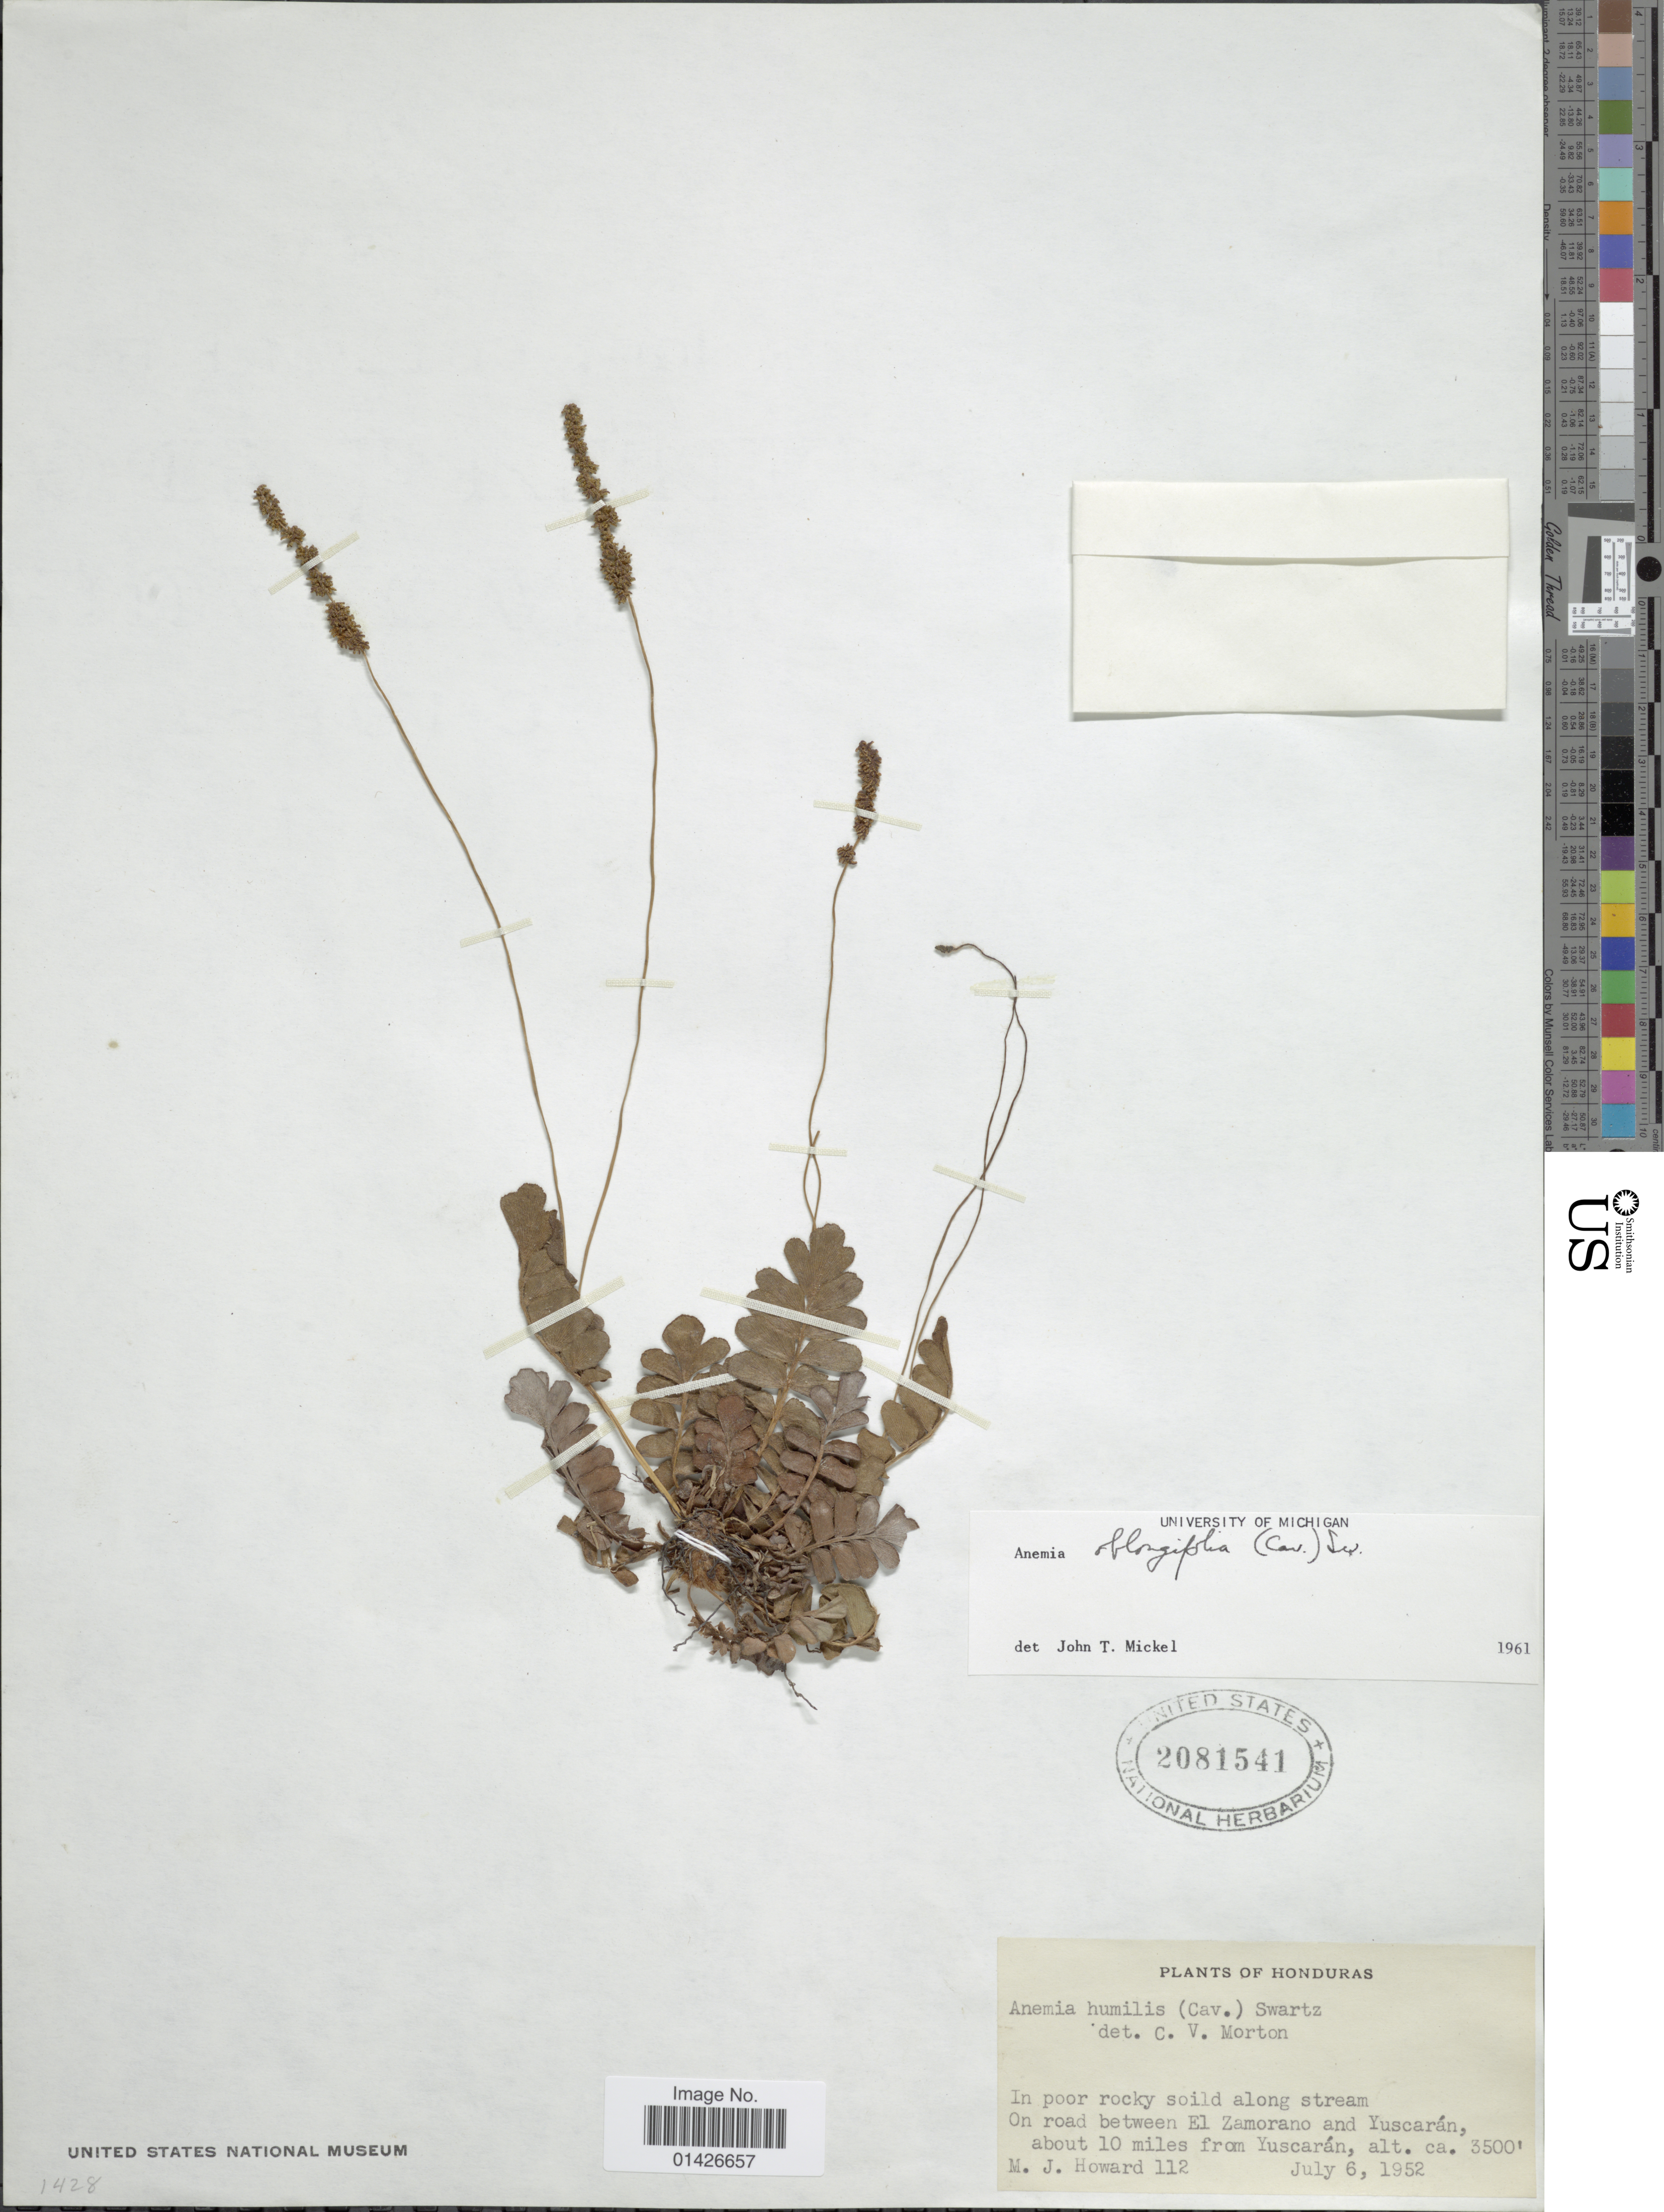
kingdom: Plantae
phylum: Tracheophyta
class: Polypodiopsida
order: Schizaeales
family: Anemiaceae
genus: Anemia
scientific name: Anemia oblongifolia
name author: (Cav.) Sw.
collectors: M. Howard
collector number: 112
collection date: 1952-07-06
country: Honduras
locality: In poor rocky soild along stream. On road between El Zamorano and Yuscarán, about 10 miles from Yuscarán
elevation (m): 1067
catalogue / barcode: US 2081541